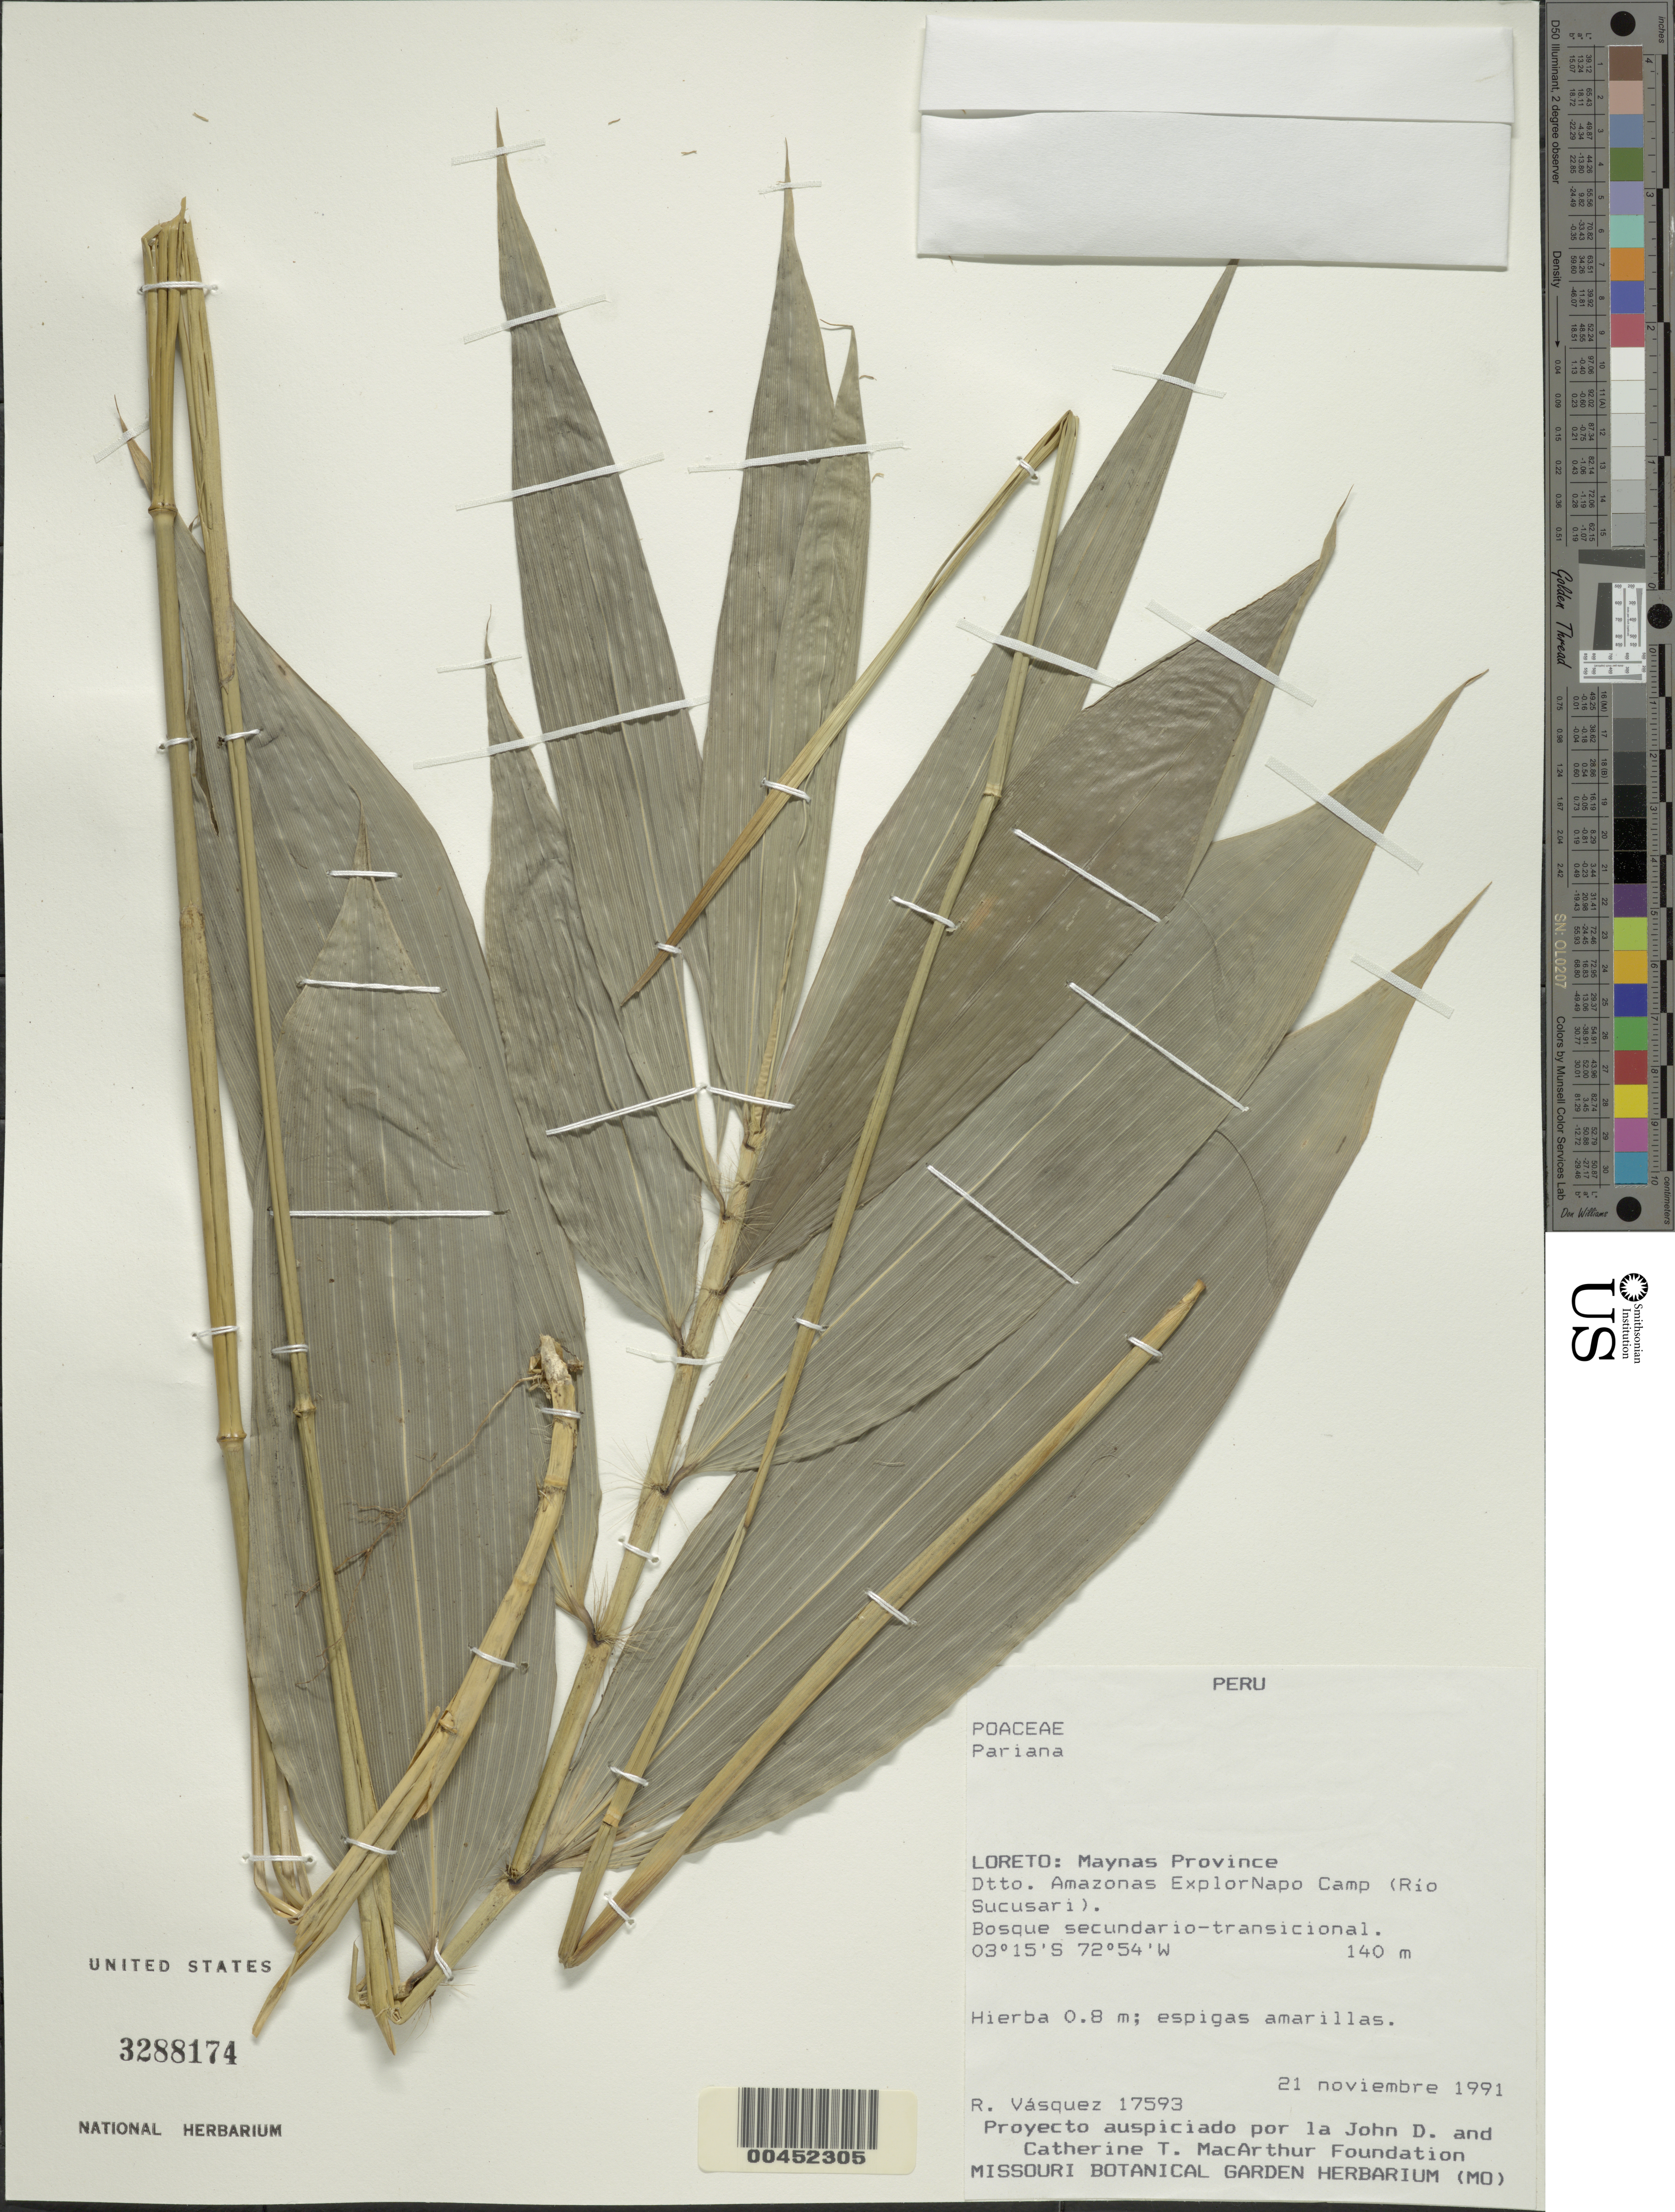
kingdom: Plantae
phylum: Tracheophyta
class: Liliopsida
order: Poales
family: Poaceae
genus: Pariana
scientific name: Pariana sp.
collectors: R. Vasquez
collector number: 17593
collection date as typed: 21 Nov 1991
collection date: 1991-11-21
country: Peru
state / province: Loreto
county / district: Maynas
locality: Dtto amazonas explornapo camp (rio sucusari)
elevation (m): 140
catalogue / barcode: US 3288174